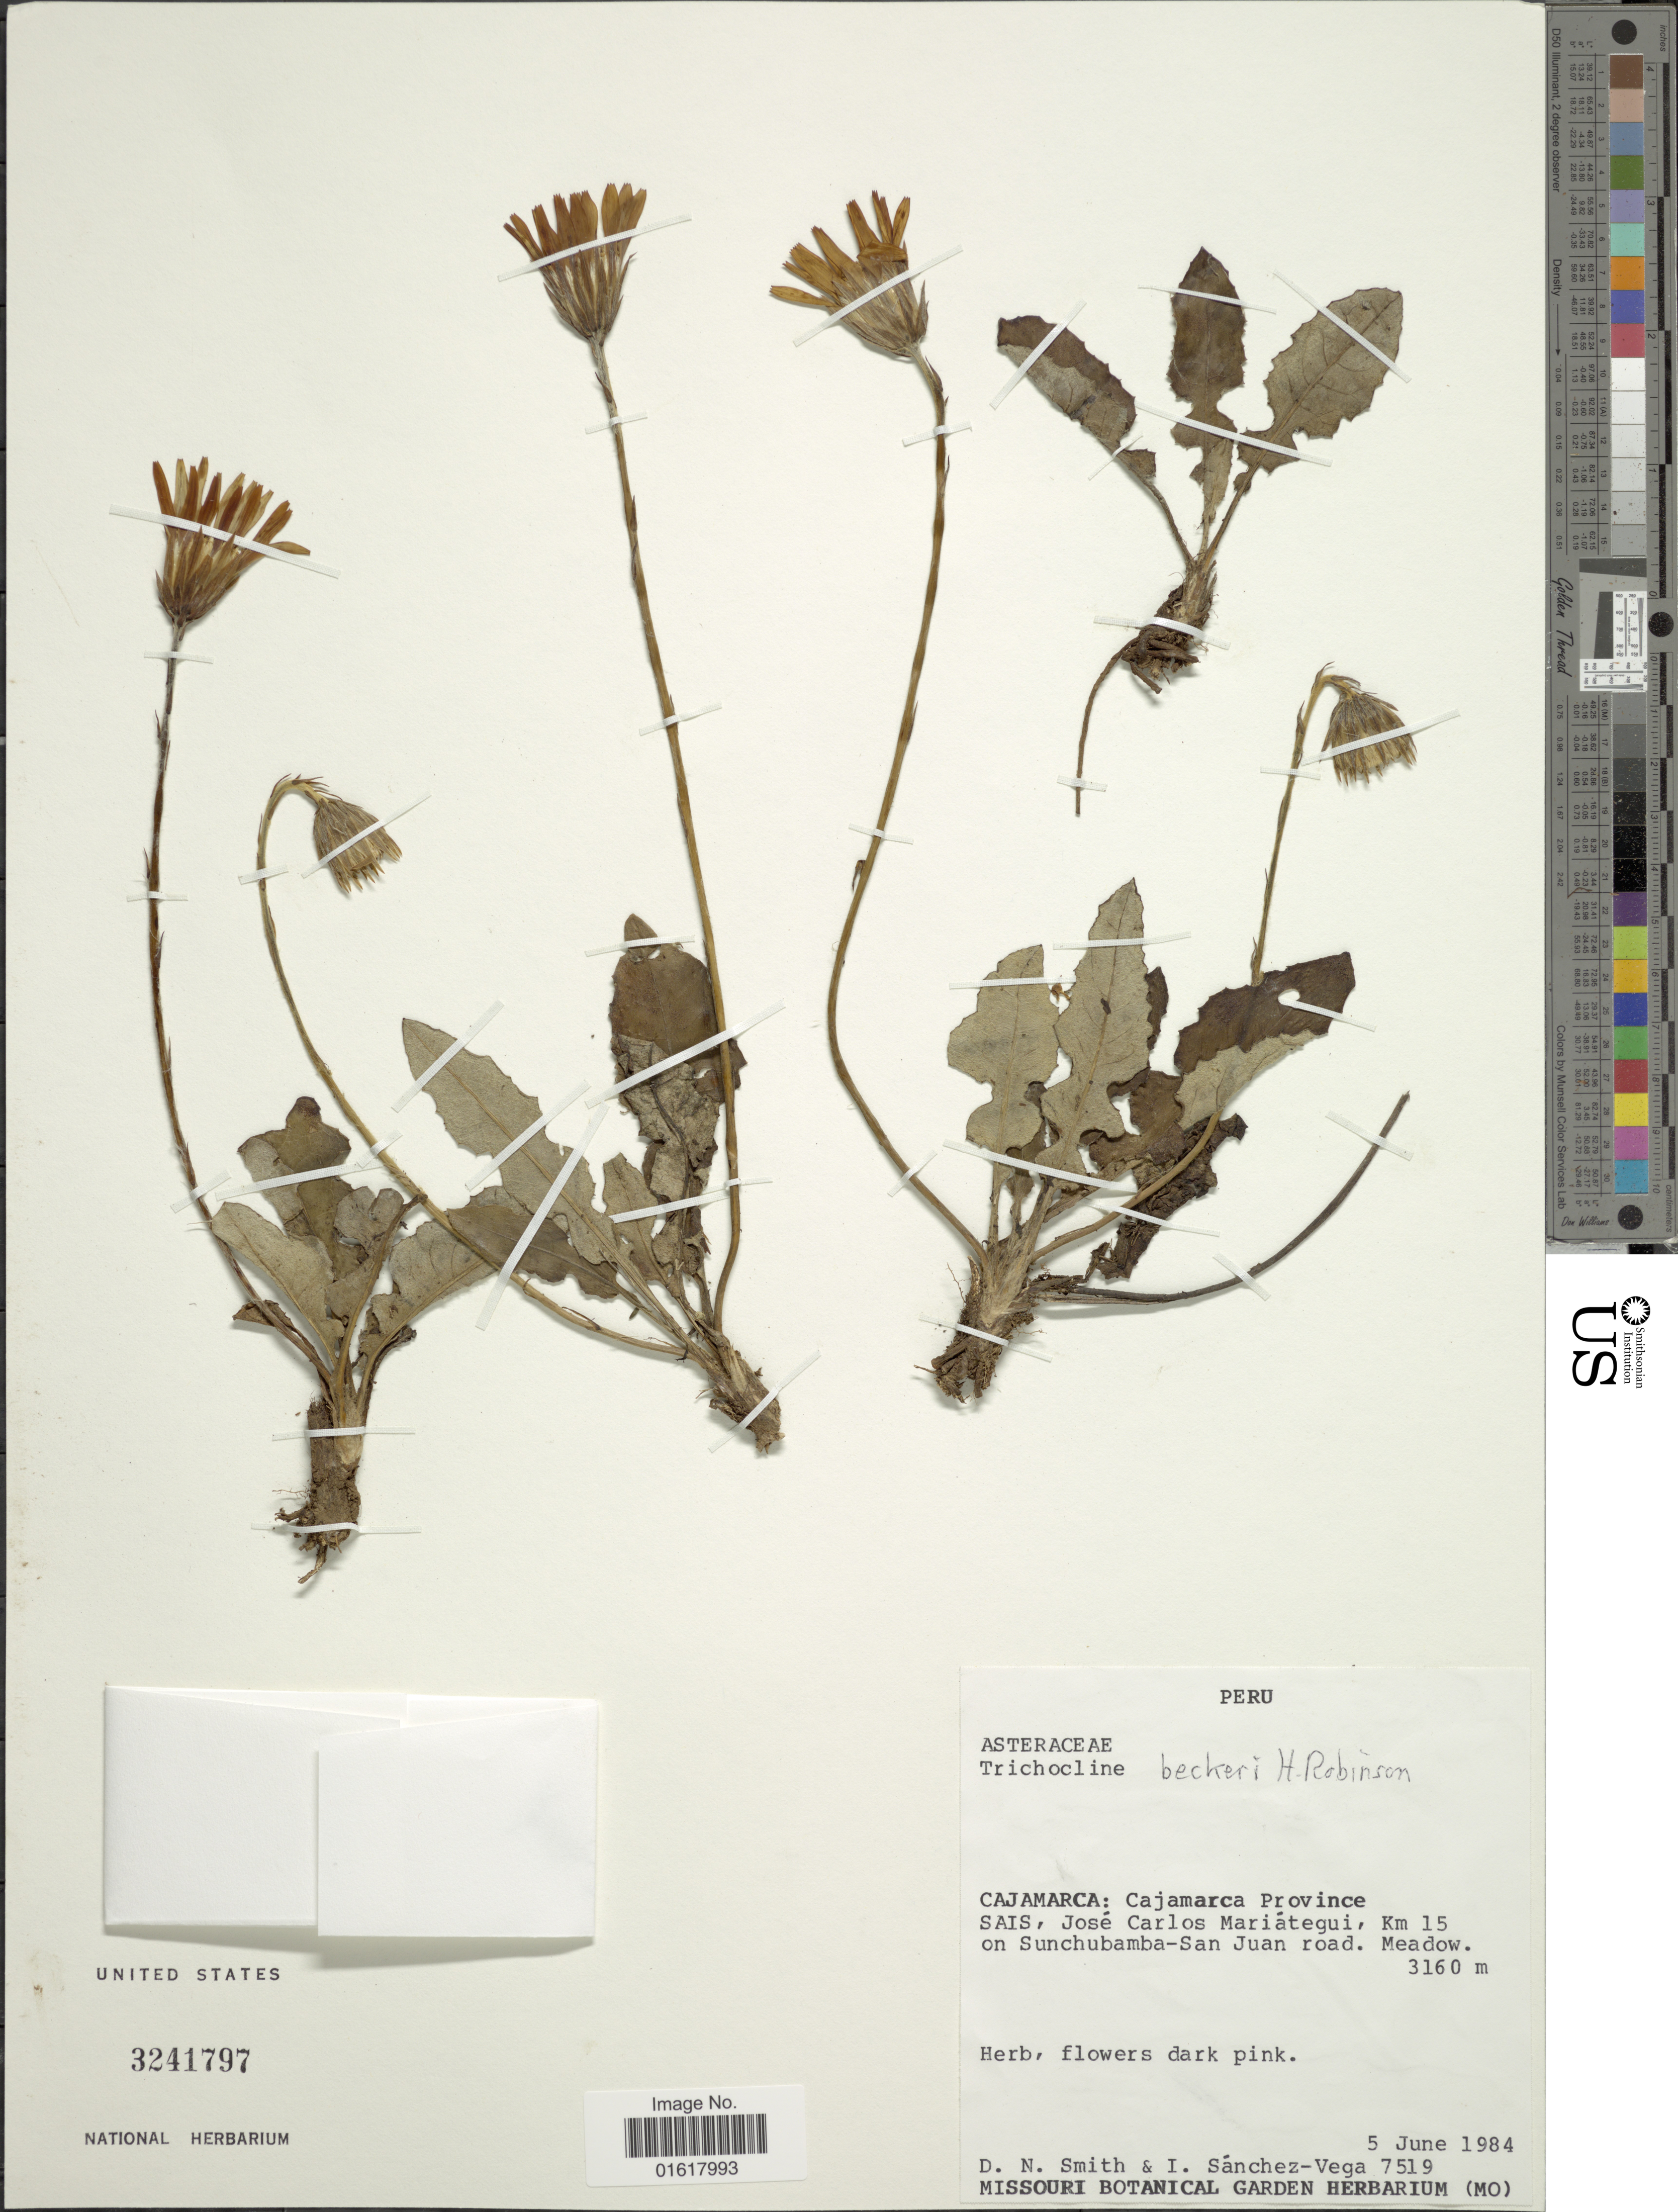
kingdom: Plantae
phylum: Tracheophyta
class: Magnoliopsida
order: Asterales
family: Asteraceae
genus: Trichocline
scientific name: Trichocline peruviana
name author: Hieron.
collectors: D. Smith & I. Sánchez-Vega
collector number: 7519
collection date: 1984-06-05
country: Peru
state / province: Cajamarca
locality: Cajamarca Province Sais, José Carlos Mariátegui, Km 15 on Sunchubamba-San Juan road. Meadow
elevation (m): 3160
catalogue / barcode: US 3241797